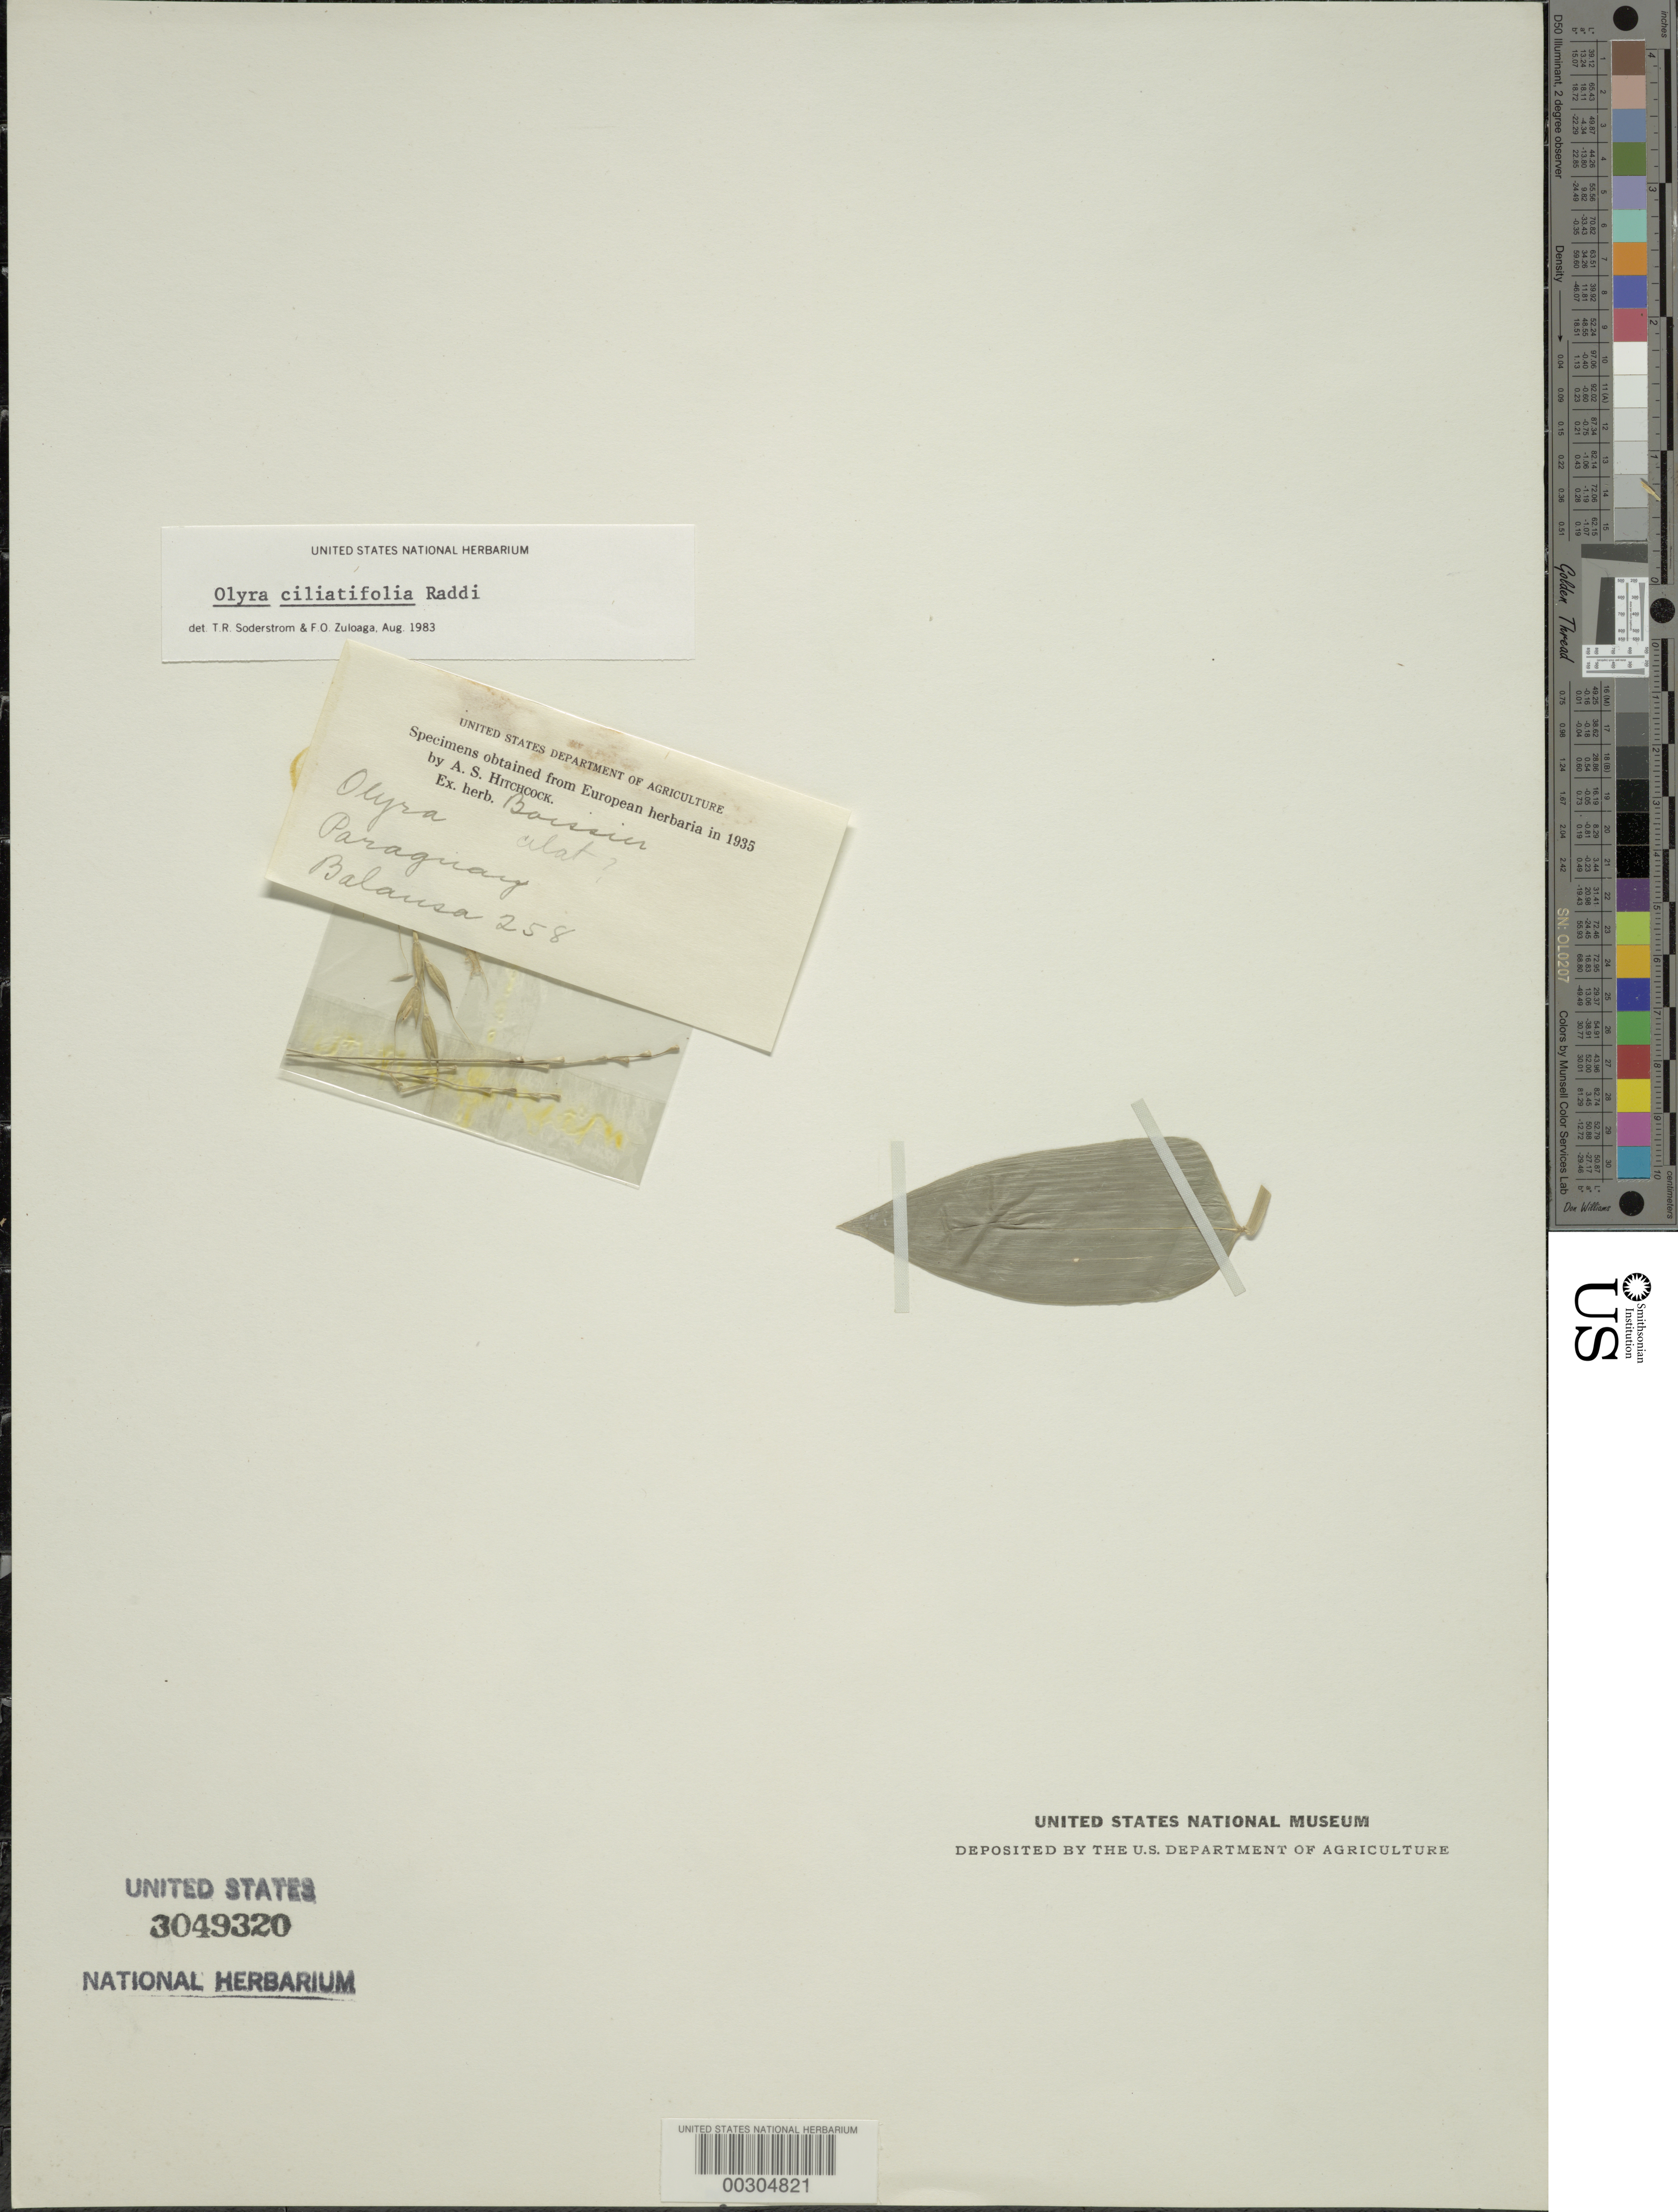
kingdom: Plantae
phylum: Tracheophyta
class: Liliopsida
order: Poales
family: Poaceae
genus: Olyra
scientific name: Olyra ciliatifolia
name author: Raddi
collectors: B. Balansa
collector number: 258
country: Paraguay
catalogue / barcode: US 3049320